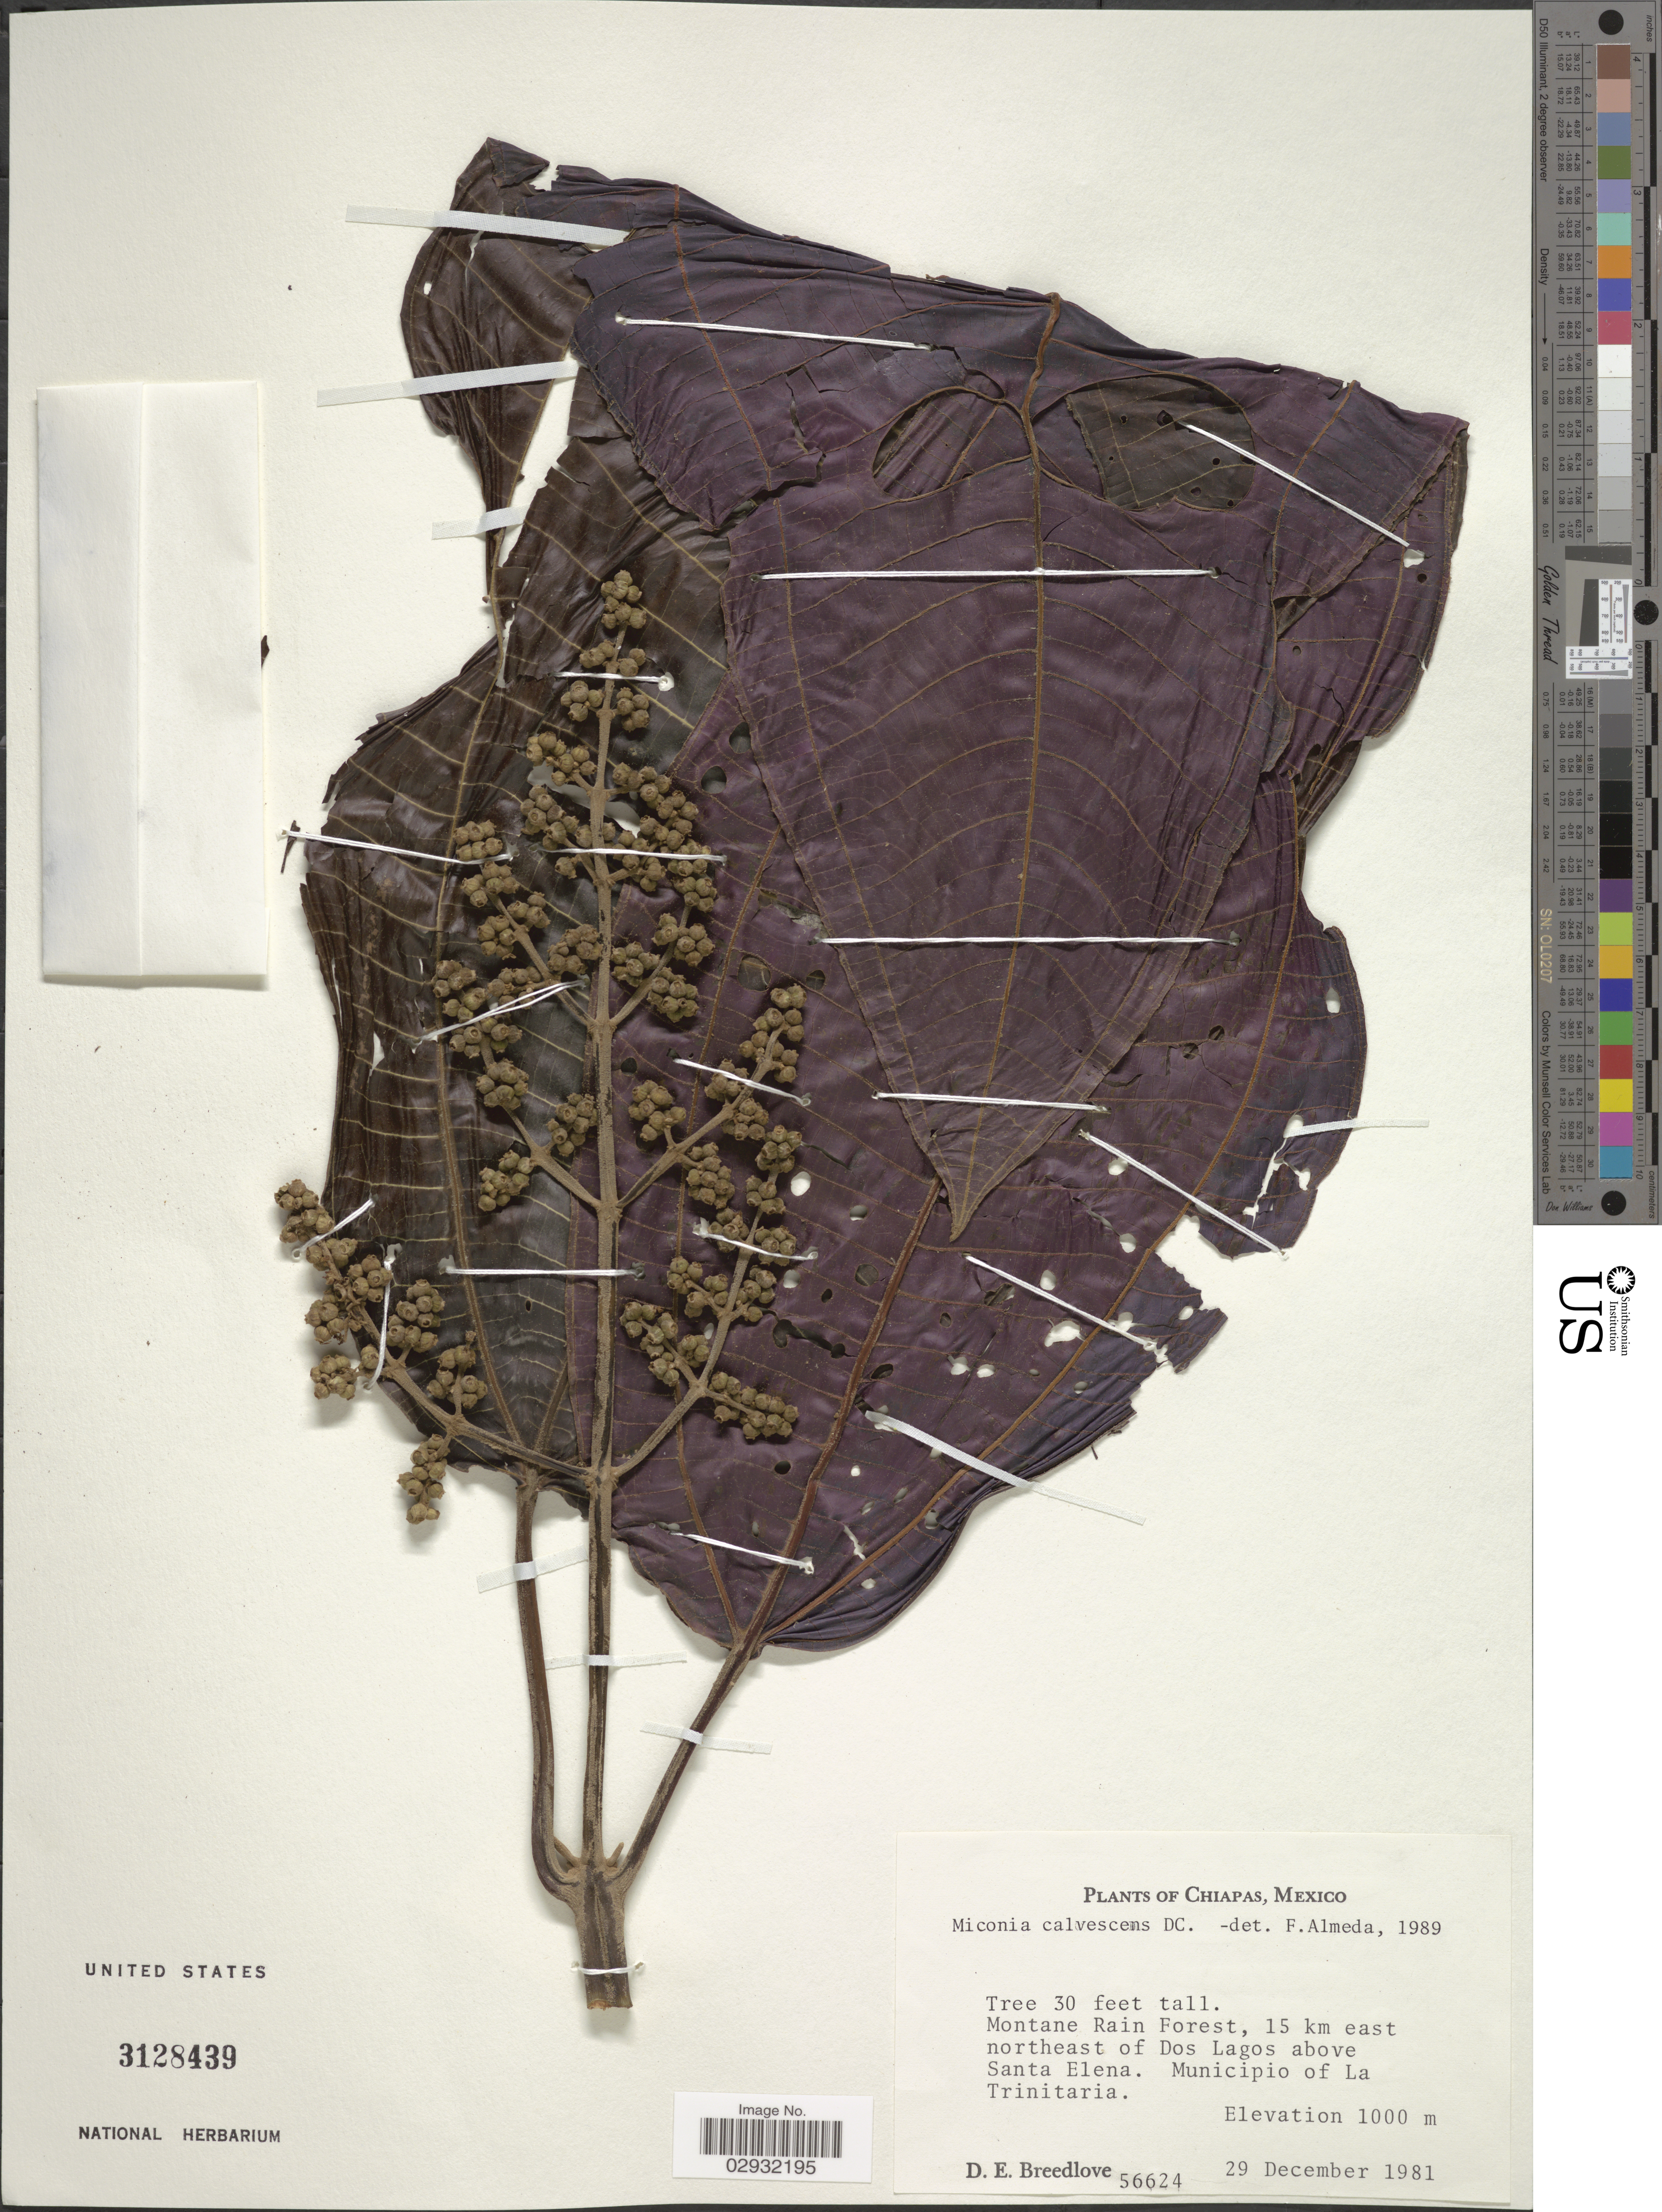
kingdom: Plantae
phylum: Tracheophyta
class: Magnoliopsida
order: Myrtales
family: Melastomataceae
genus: Miconia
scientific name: Miconia calvescens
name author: DC.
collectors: D. E. Breedlove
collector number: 56624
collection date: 1981-12-29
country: Mexico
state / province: Chiapas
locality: Montane Rain Forest, 15 km east northeast of Dos Lagos above Santa Elena, Municipio of La Trinitaria.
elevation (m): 1000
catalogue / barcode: US 3128439